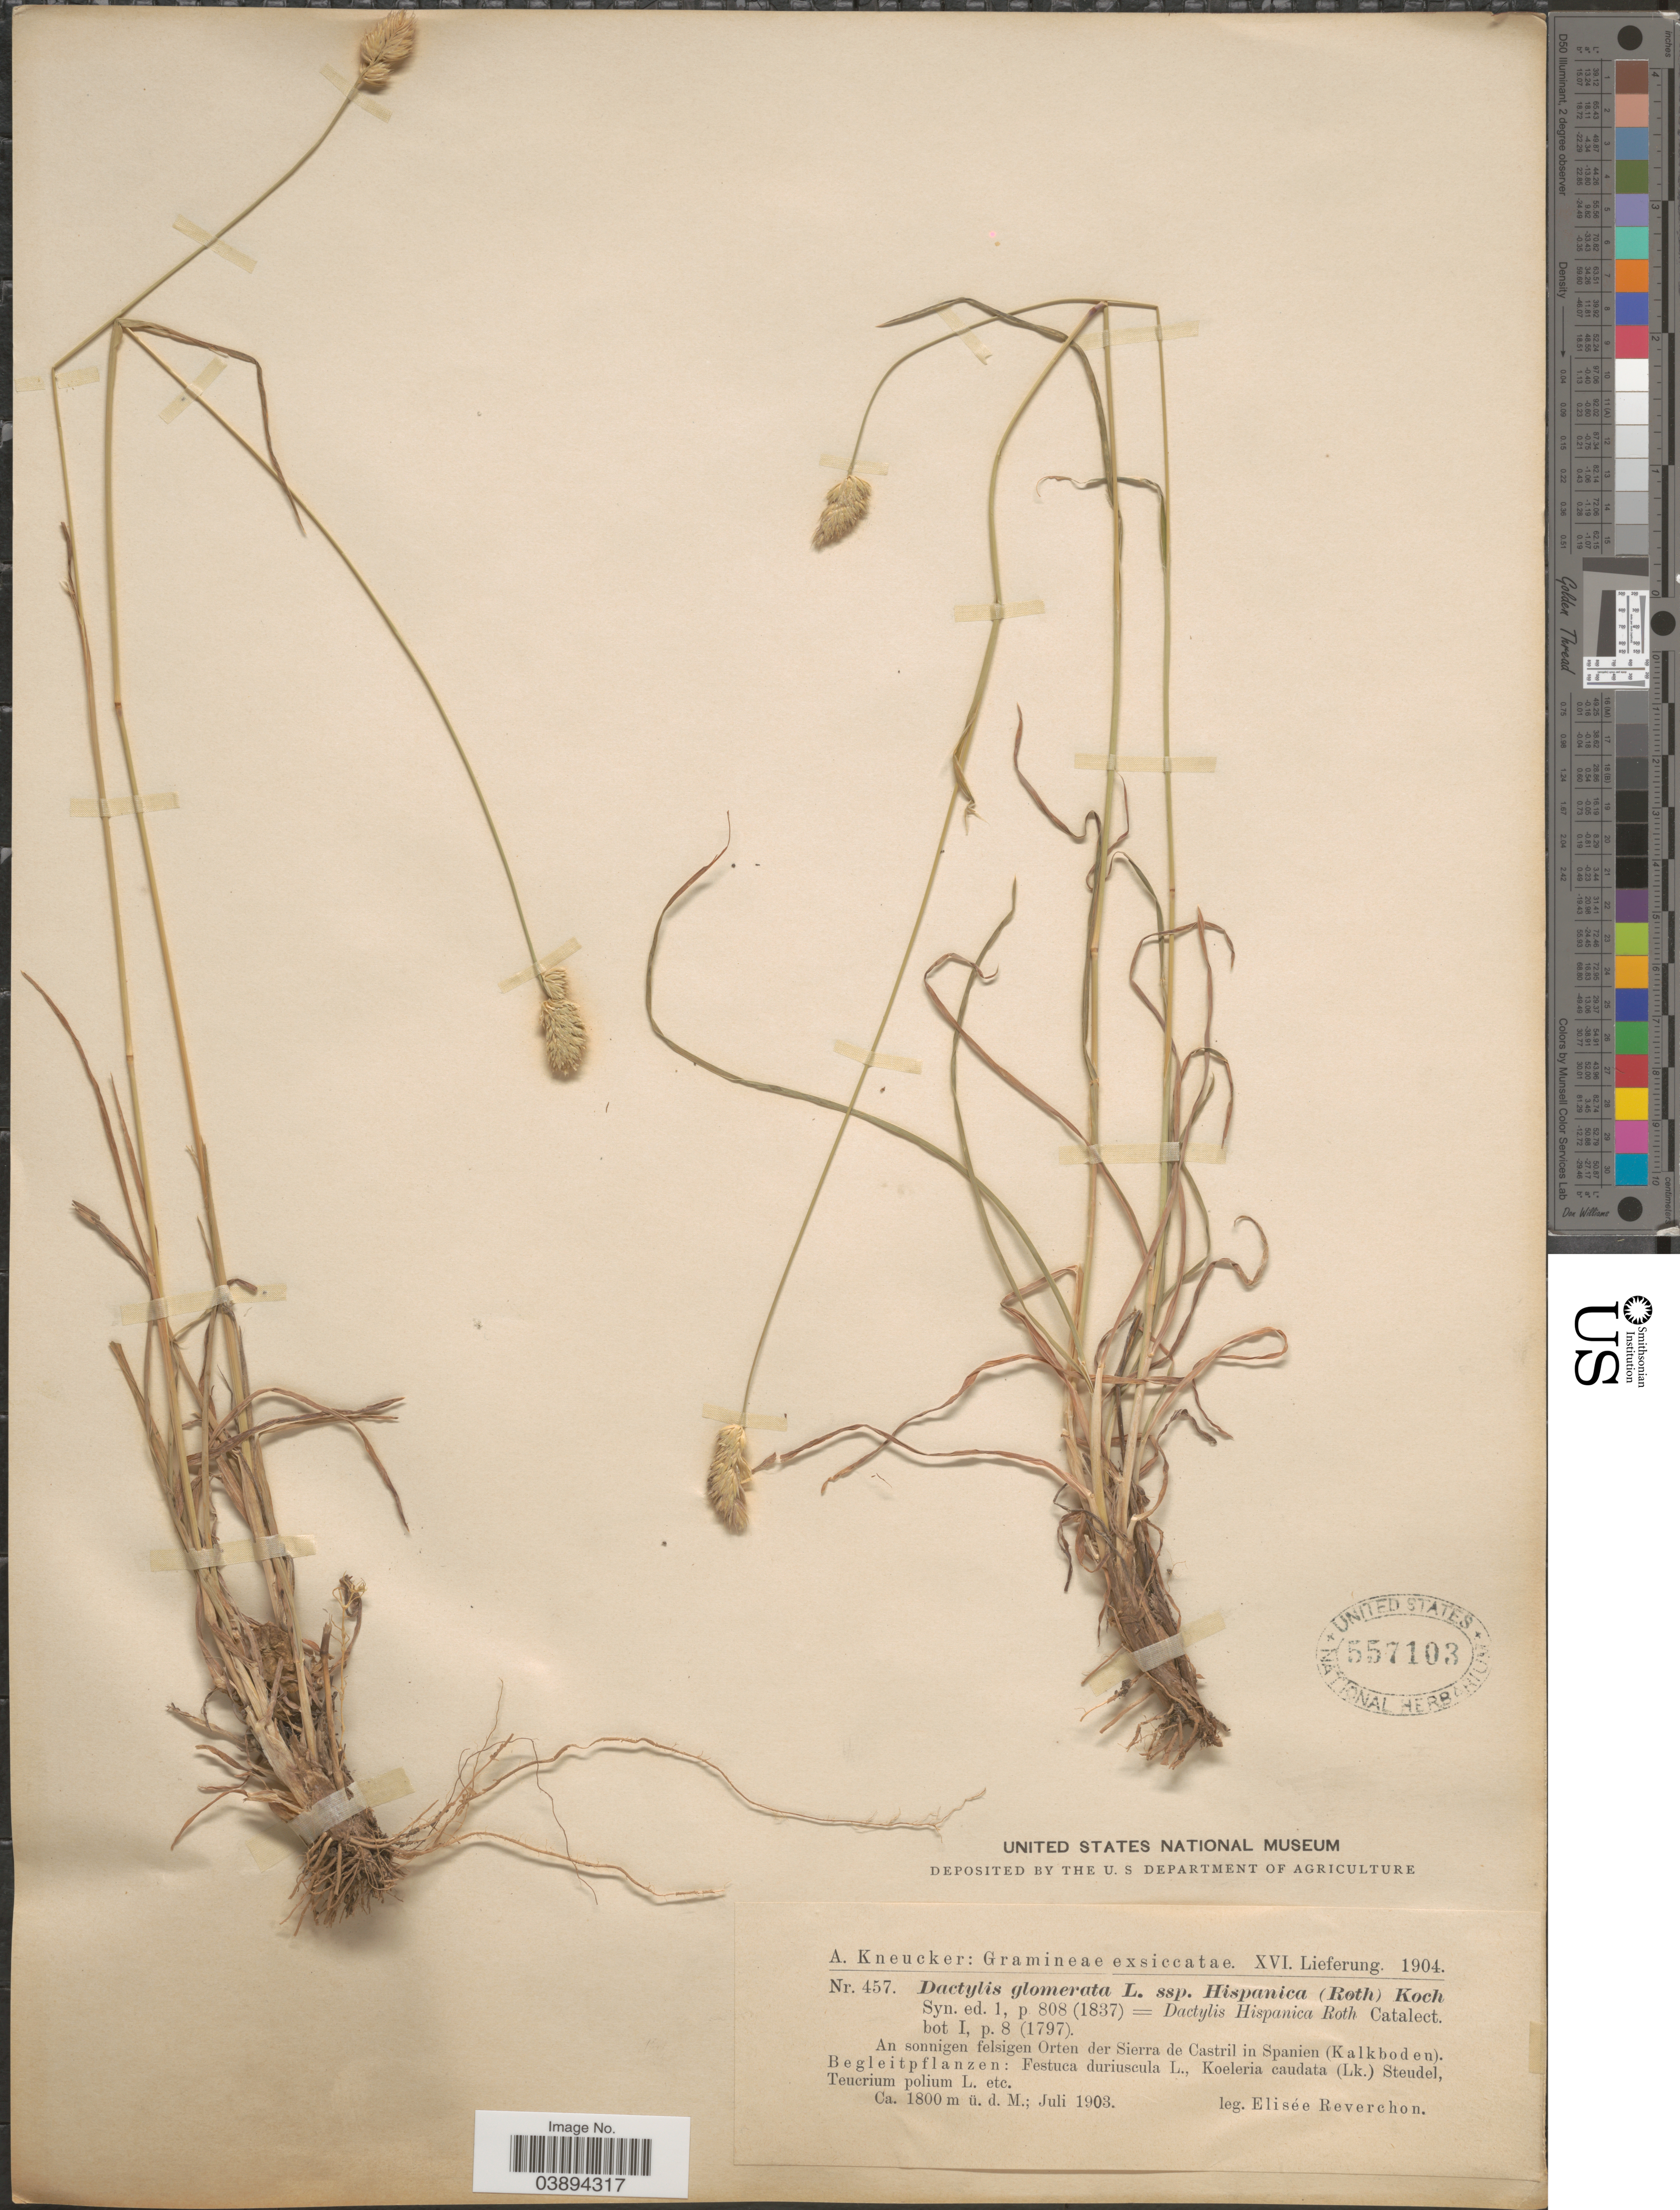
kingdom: Plantae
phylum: Tracheophyta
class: Liliopsida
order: Poales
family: Poaceae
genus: Dactylis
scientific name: Dactylis glomerata subsp. hispanica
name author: (Roth) Nyman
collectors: E. Reverchon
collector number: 457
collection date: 1903-07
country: Spain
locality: An sonnigen felsigen Orten der Sierra de Castril in Spanien (Kalkboden).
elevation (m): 1800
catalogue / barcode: US 557103